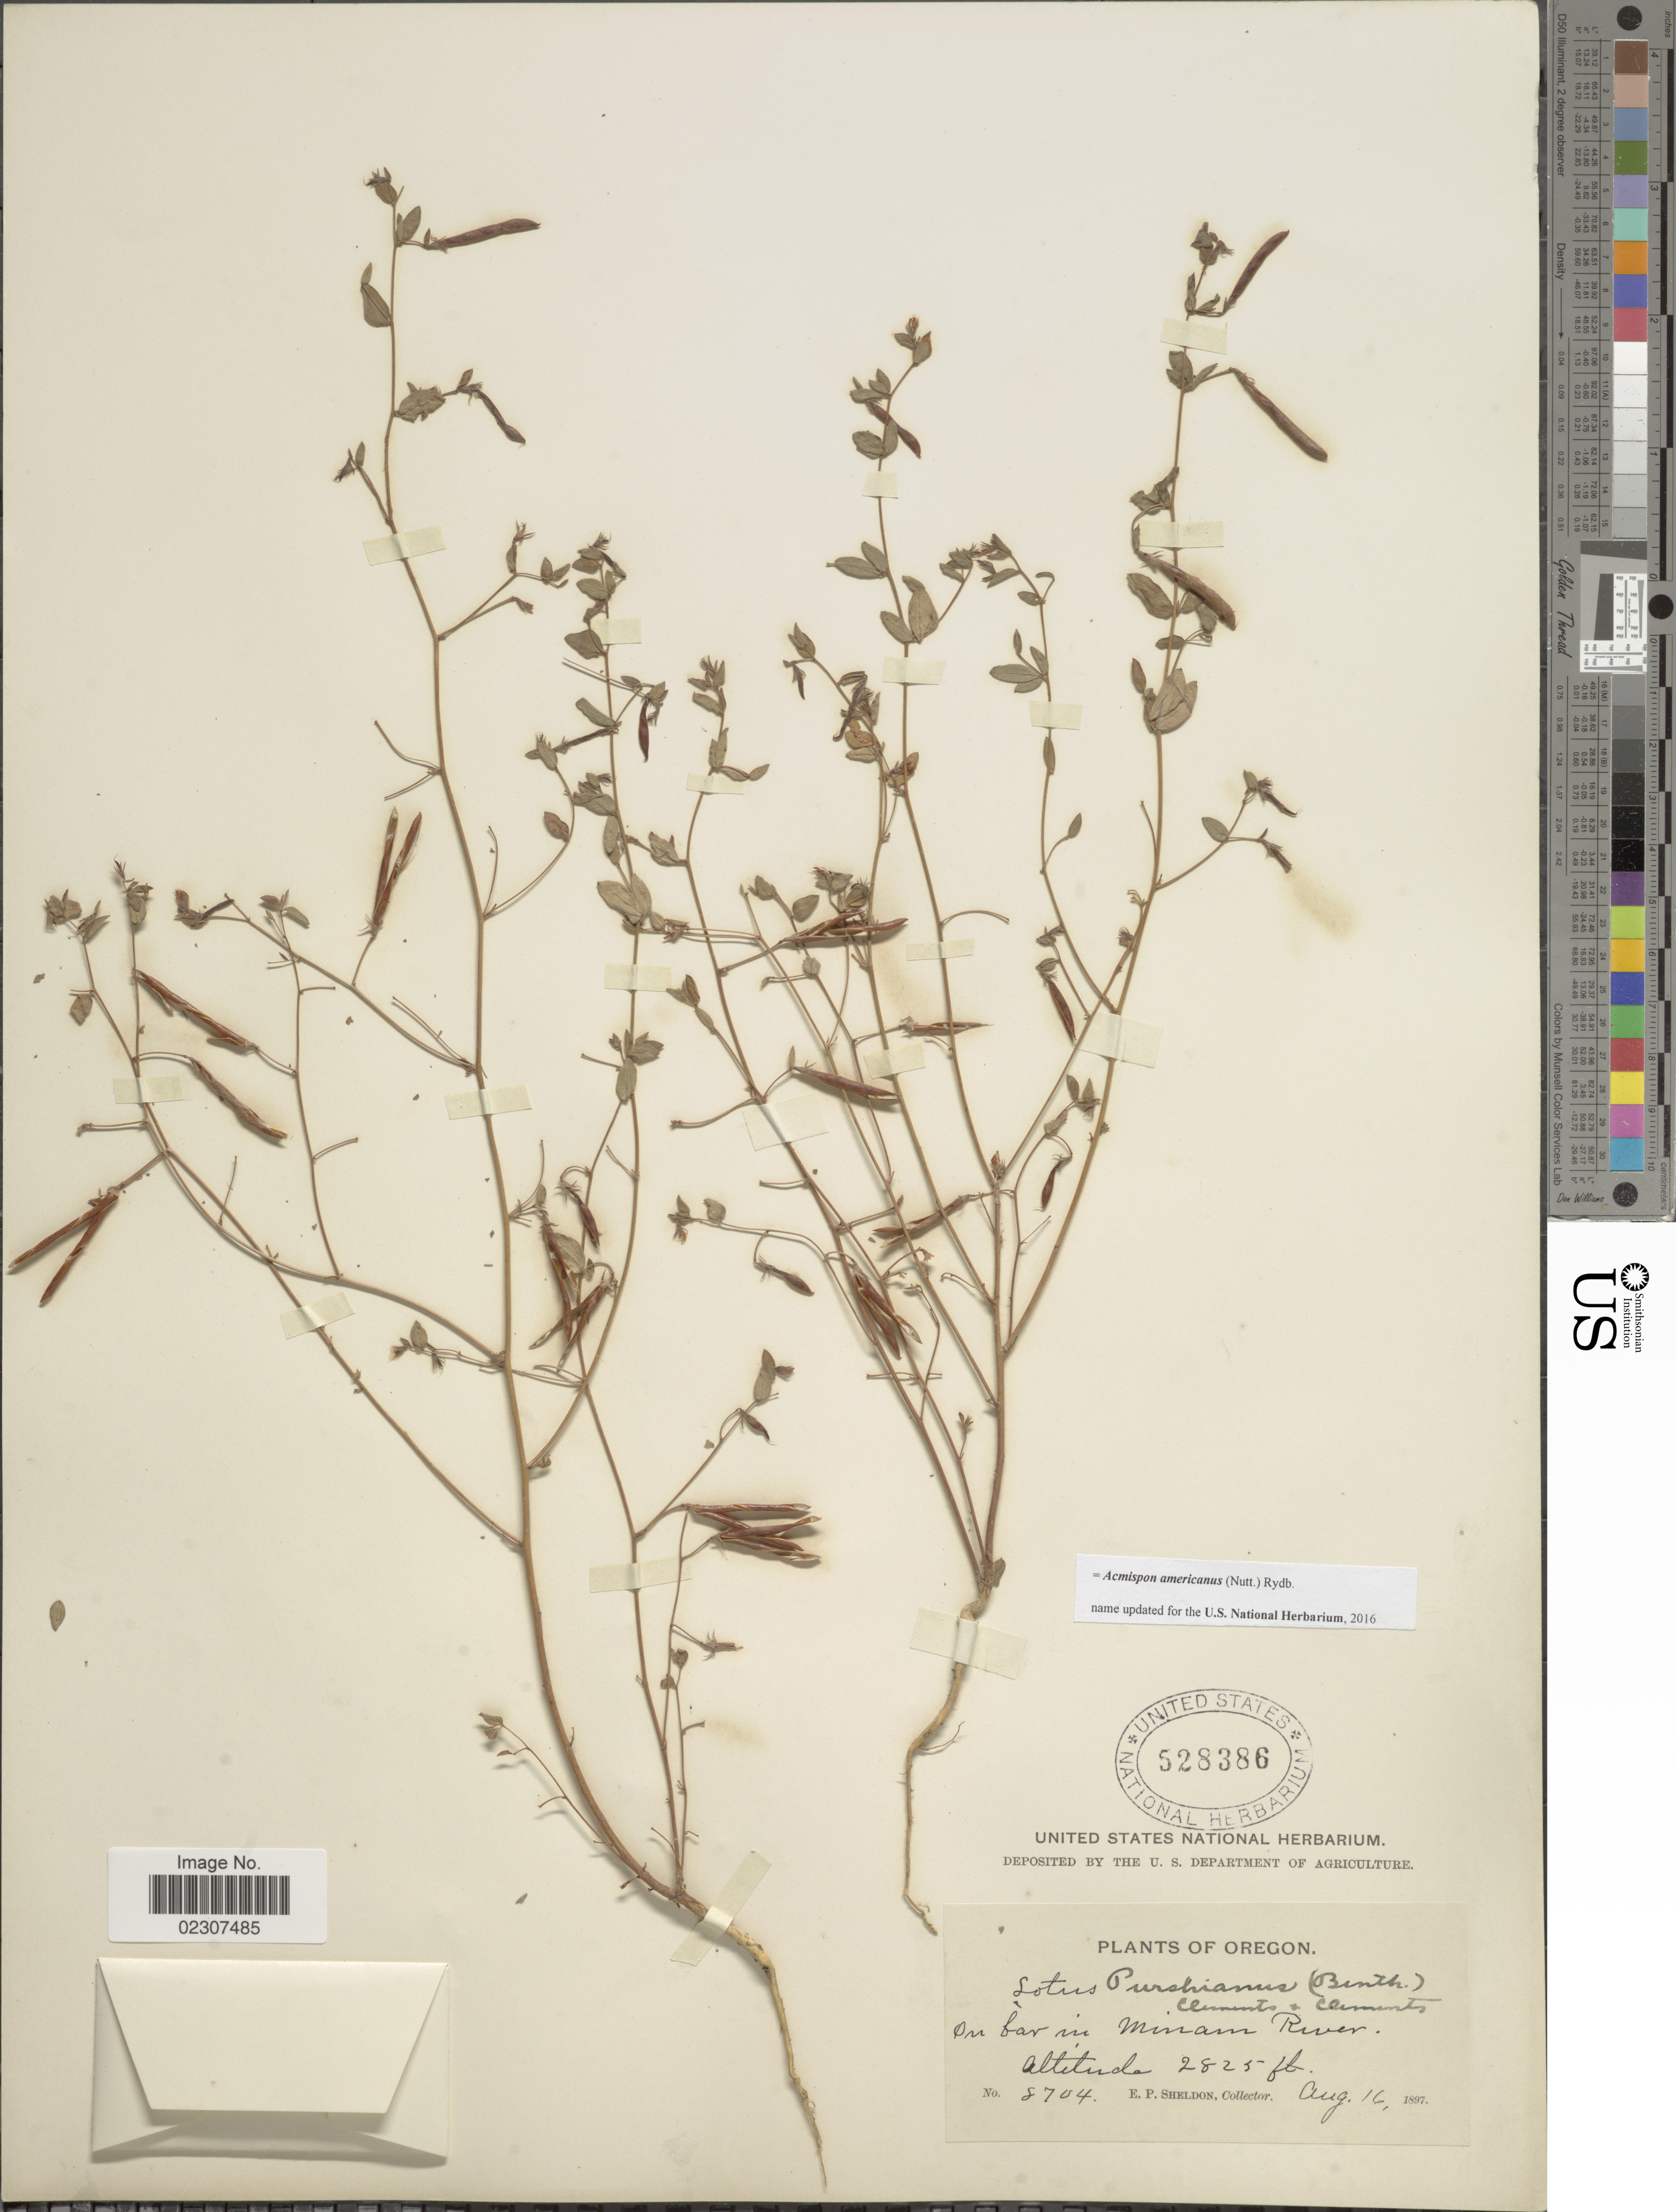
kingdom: Plantae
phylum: Tracheophyta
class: Magnoliopsida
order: Fabales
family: Fabaceae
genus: Acmispon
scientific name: Acmispon americanus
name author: (Nutt.) Rydb.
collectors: E. P. Sheldon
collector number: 8704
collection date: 1897-08-16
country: United States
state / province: Oregon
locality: Oregon, On bar in Minam River.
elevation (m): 861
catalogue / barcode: US 528386